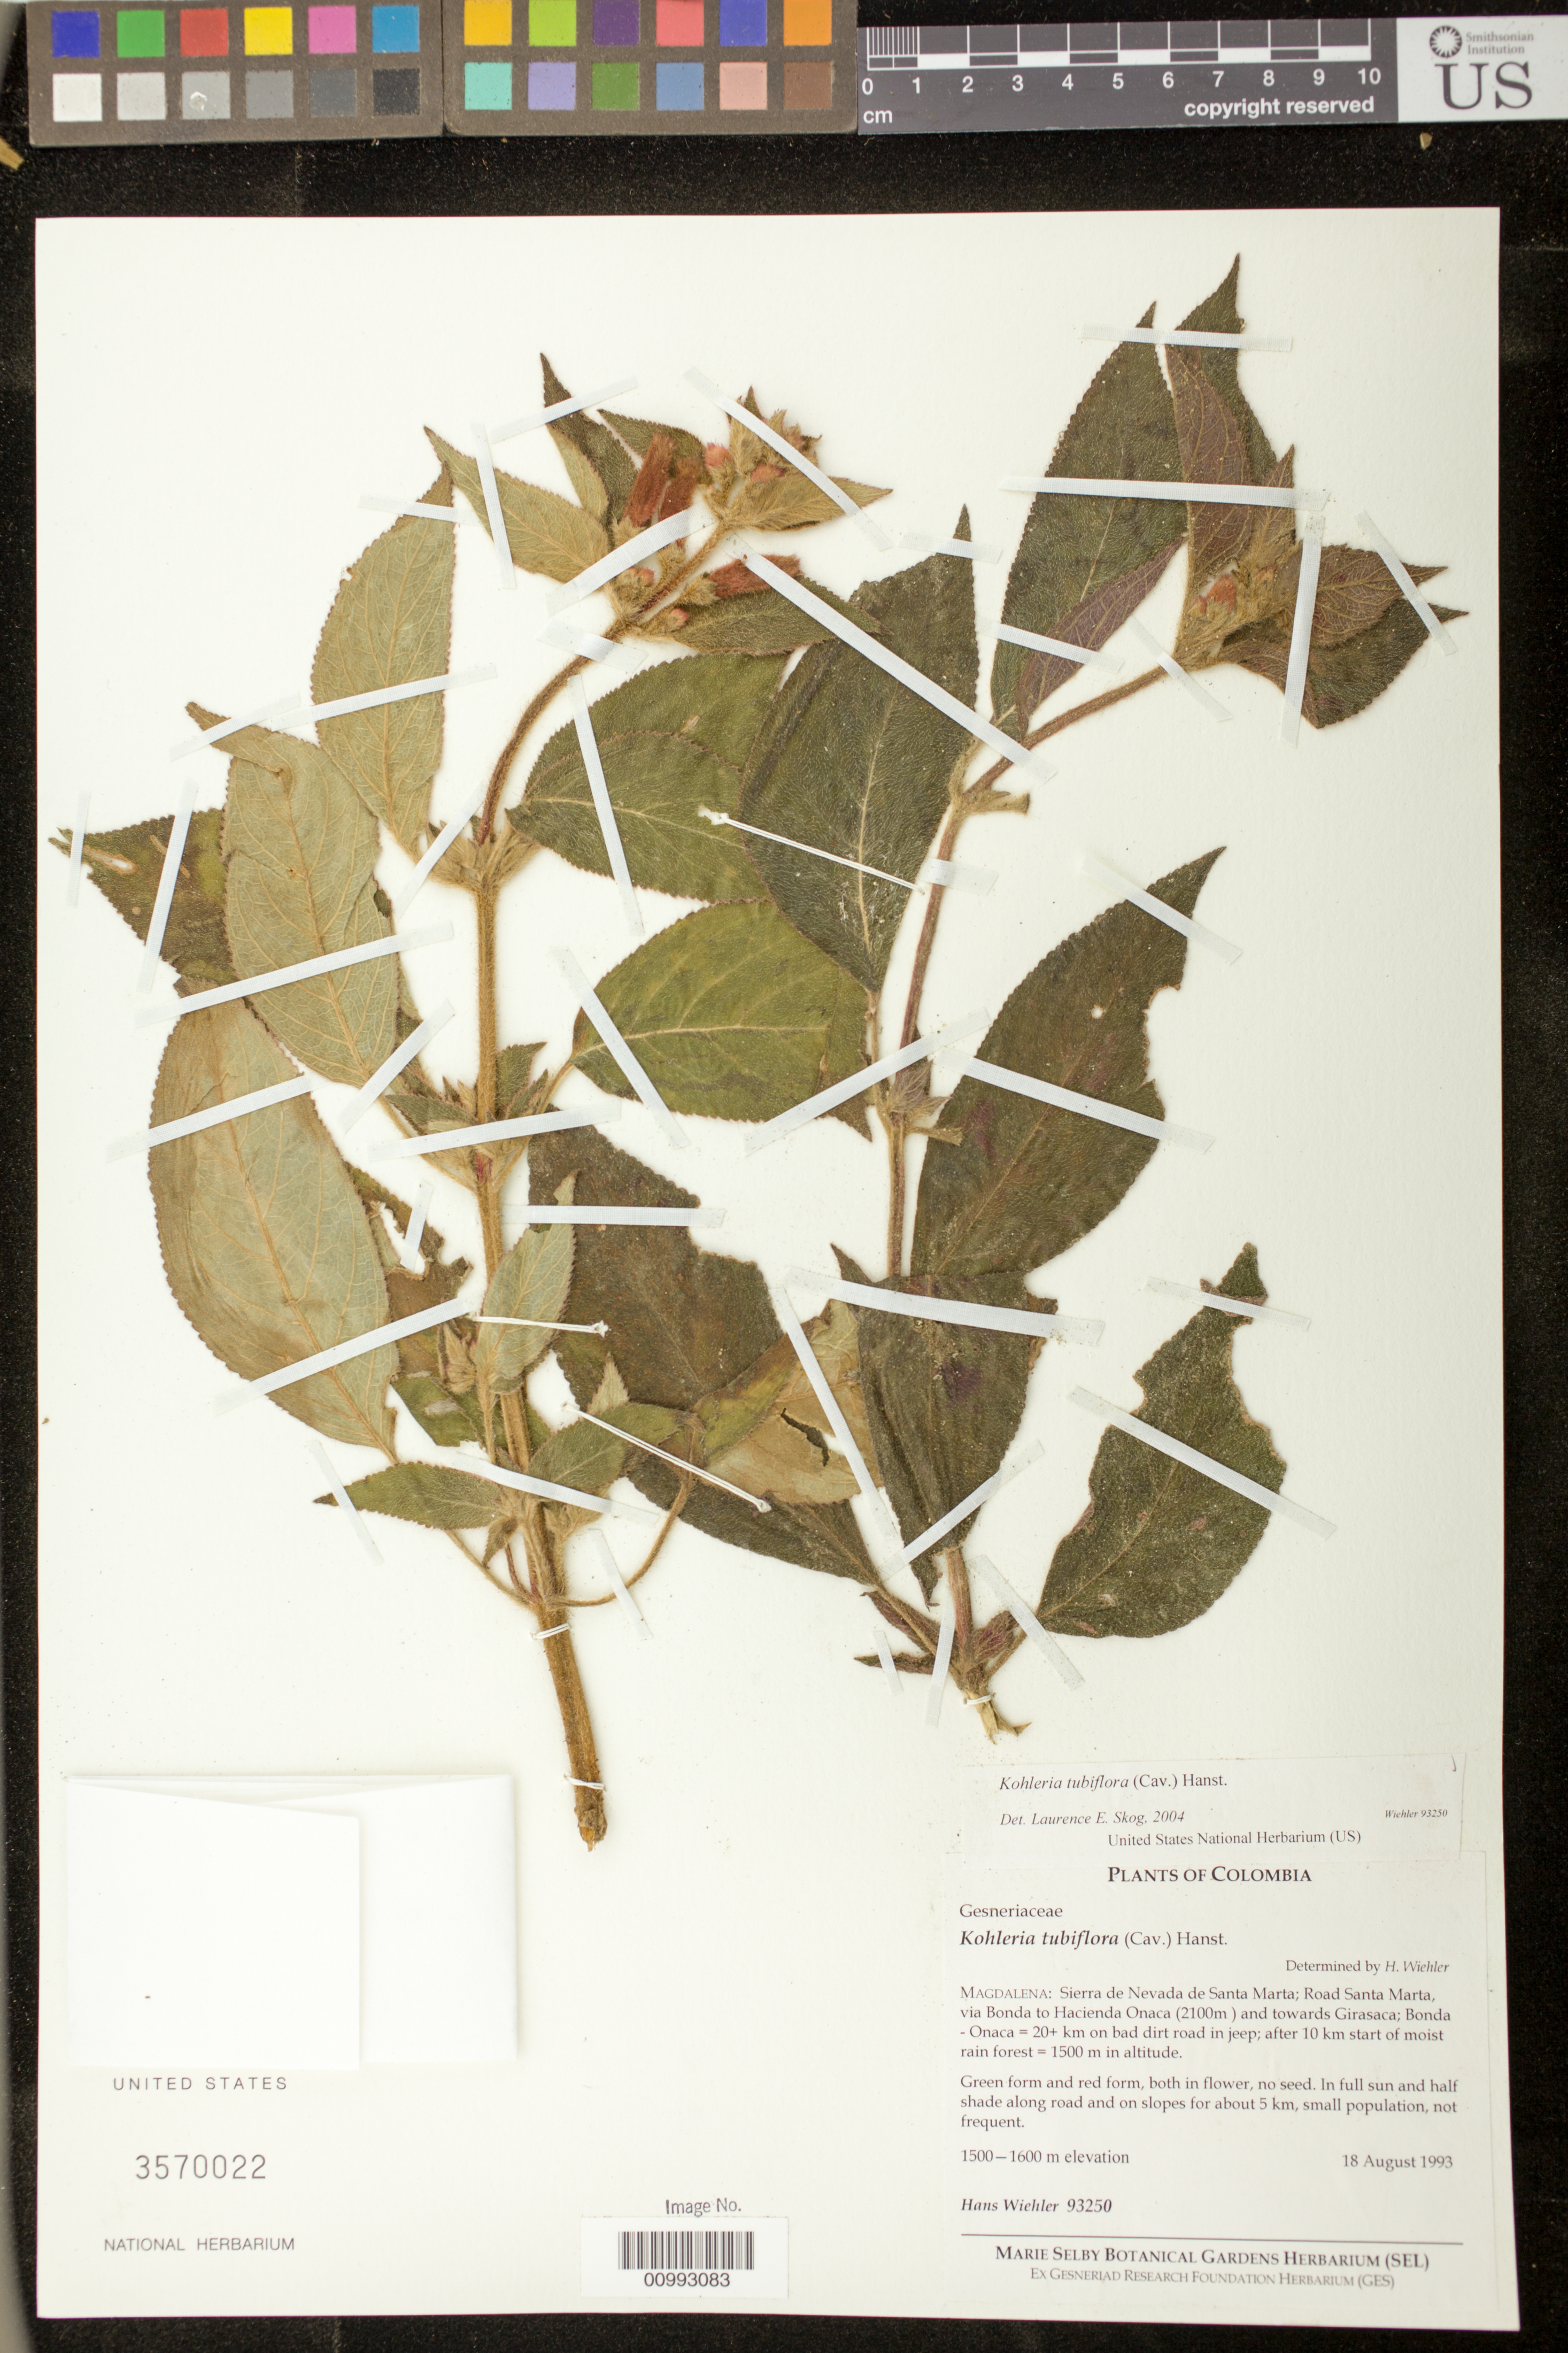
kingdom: Plantae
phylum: Tracheophyta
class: Magnoliopsida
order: Lamiales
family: Gesneriaceae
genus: Kohleria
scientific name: Kohleria tubiflora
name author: (Cav.) Hanst.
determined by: Skog, Laurence E.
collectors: H. J. Wiehler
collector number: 93250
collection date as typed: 18 Aug 1993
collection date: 1993-08-18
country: Colombia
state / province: Magdalena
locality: Magdalena: Sierra de Nevada de Santa Marta; Road Santa Marta, via Bonda to Hacienda Onaca (2100m ) and towards Girasaca; Bonda - Onaca = 20+ km on bad dirt road in jeep; after 10 km start of moist rain forest = 1500 m in altitude.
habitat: In full sun and half shade along road and on slopes for about 5 km, small population, not frequent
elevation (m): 1500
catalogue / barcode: US 3570022